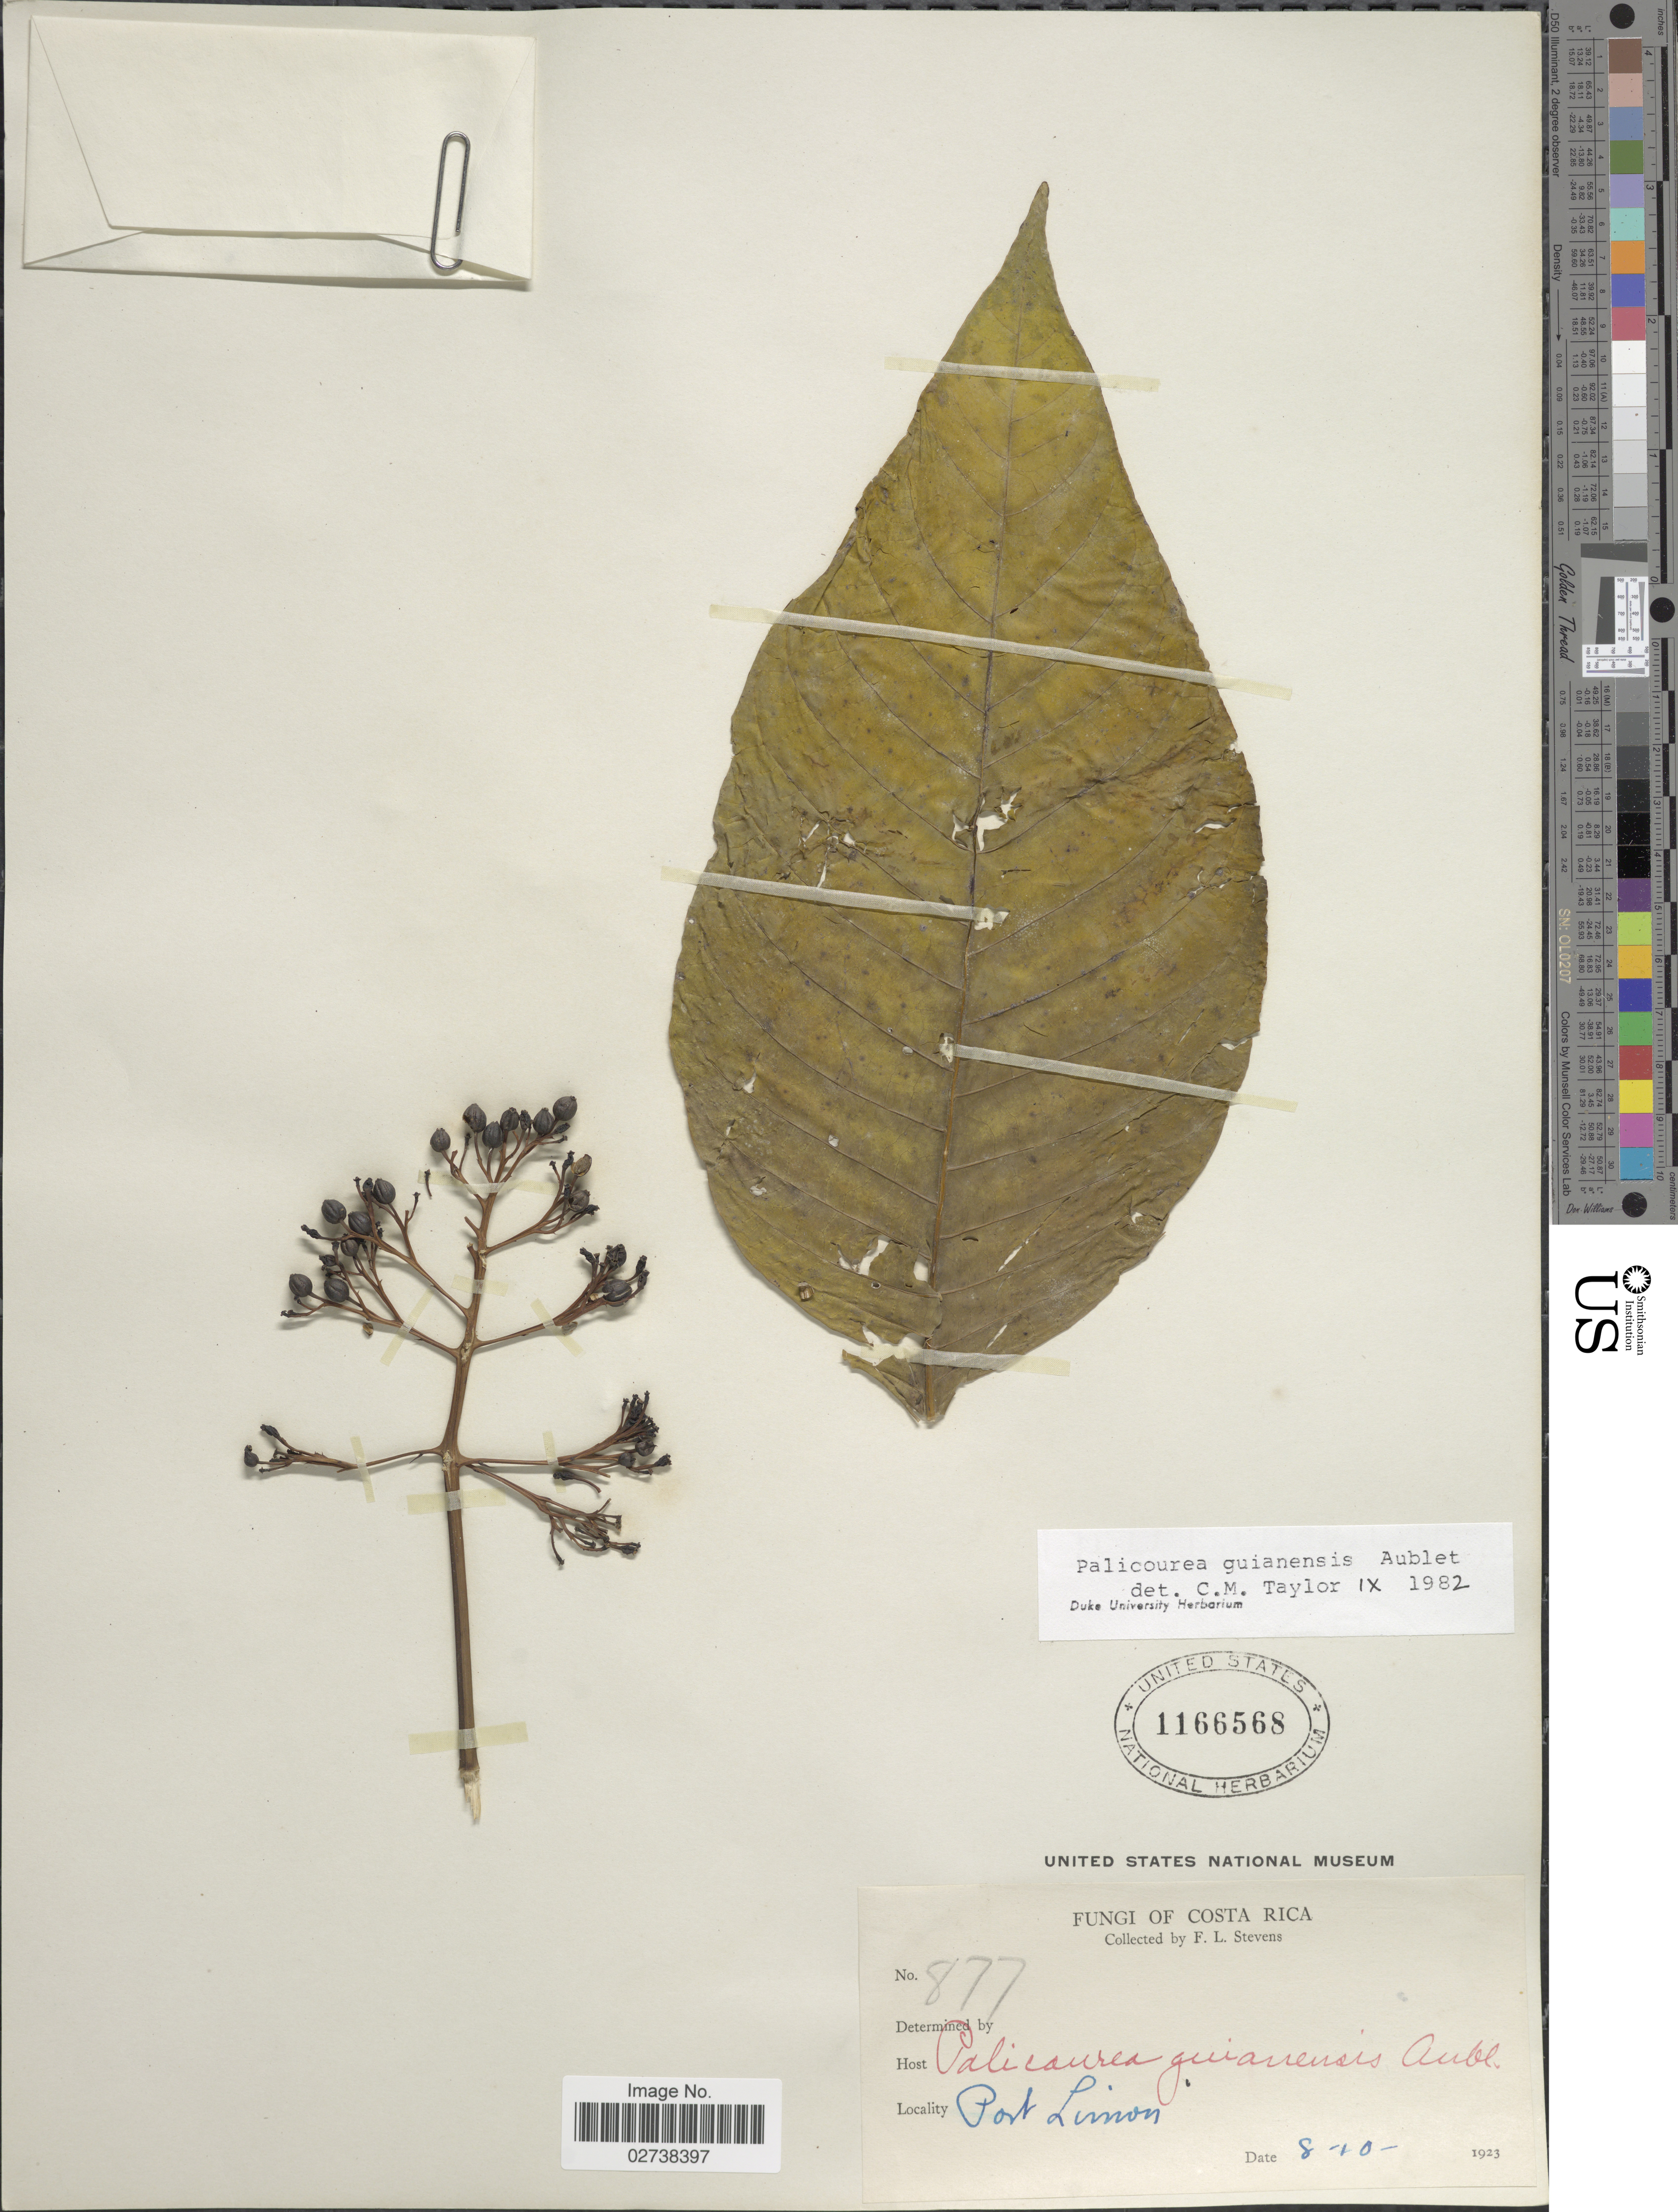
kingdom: Plantae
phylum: Tracheophyta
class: Magnoliopsida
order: Gentianales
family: Rubiaceae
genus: Palicourea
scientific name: Palicourea guianensis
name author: Aubl.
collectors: F. L. Stevens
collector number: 877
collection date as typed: Transcribed d/m/y: 10/10/8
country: Costa Rica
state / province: Limón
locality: Port Limon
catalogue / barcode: US 1166568